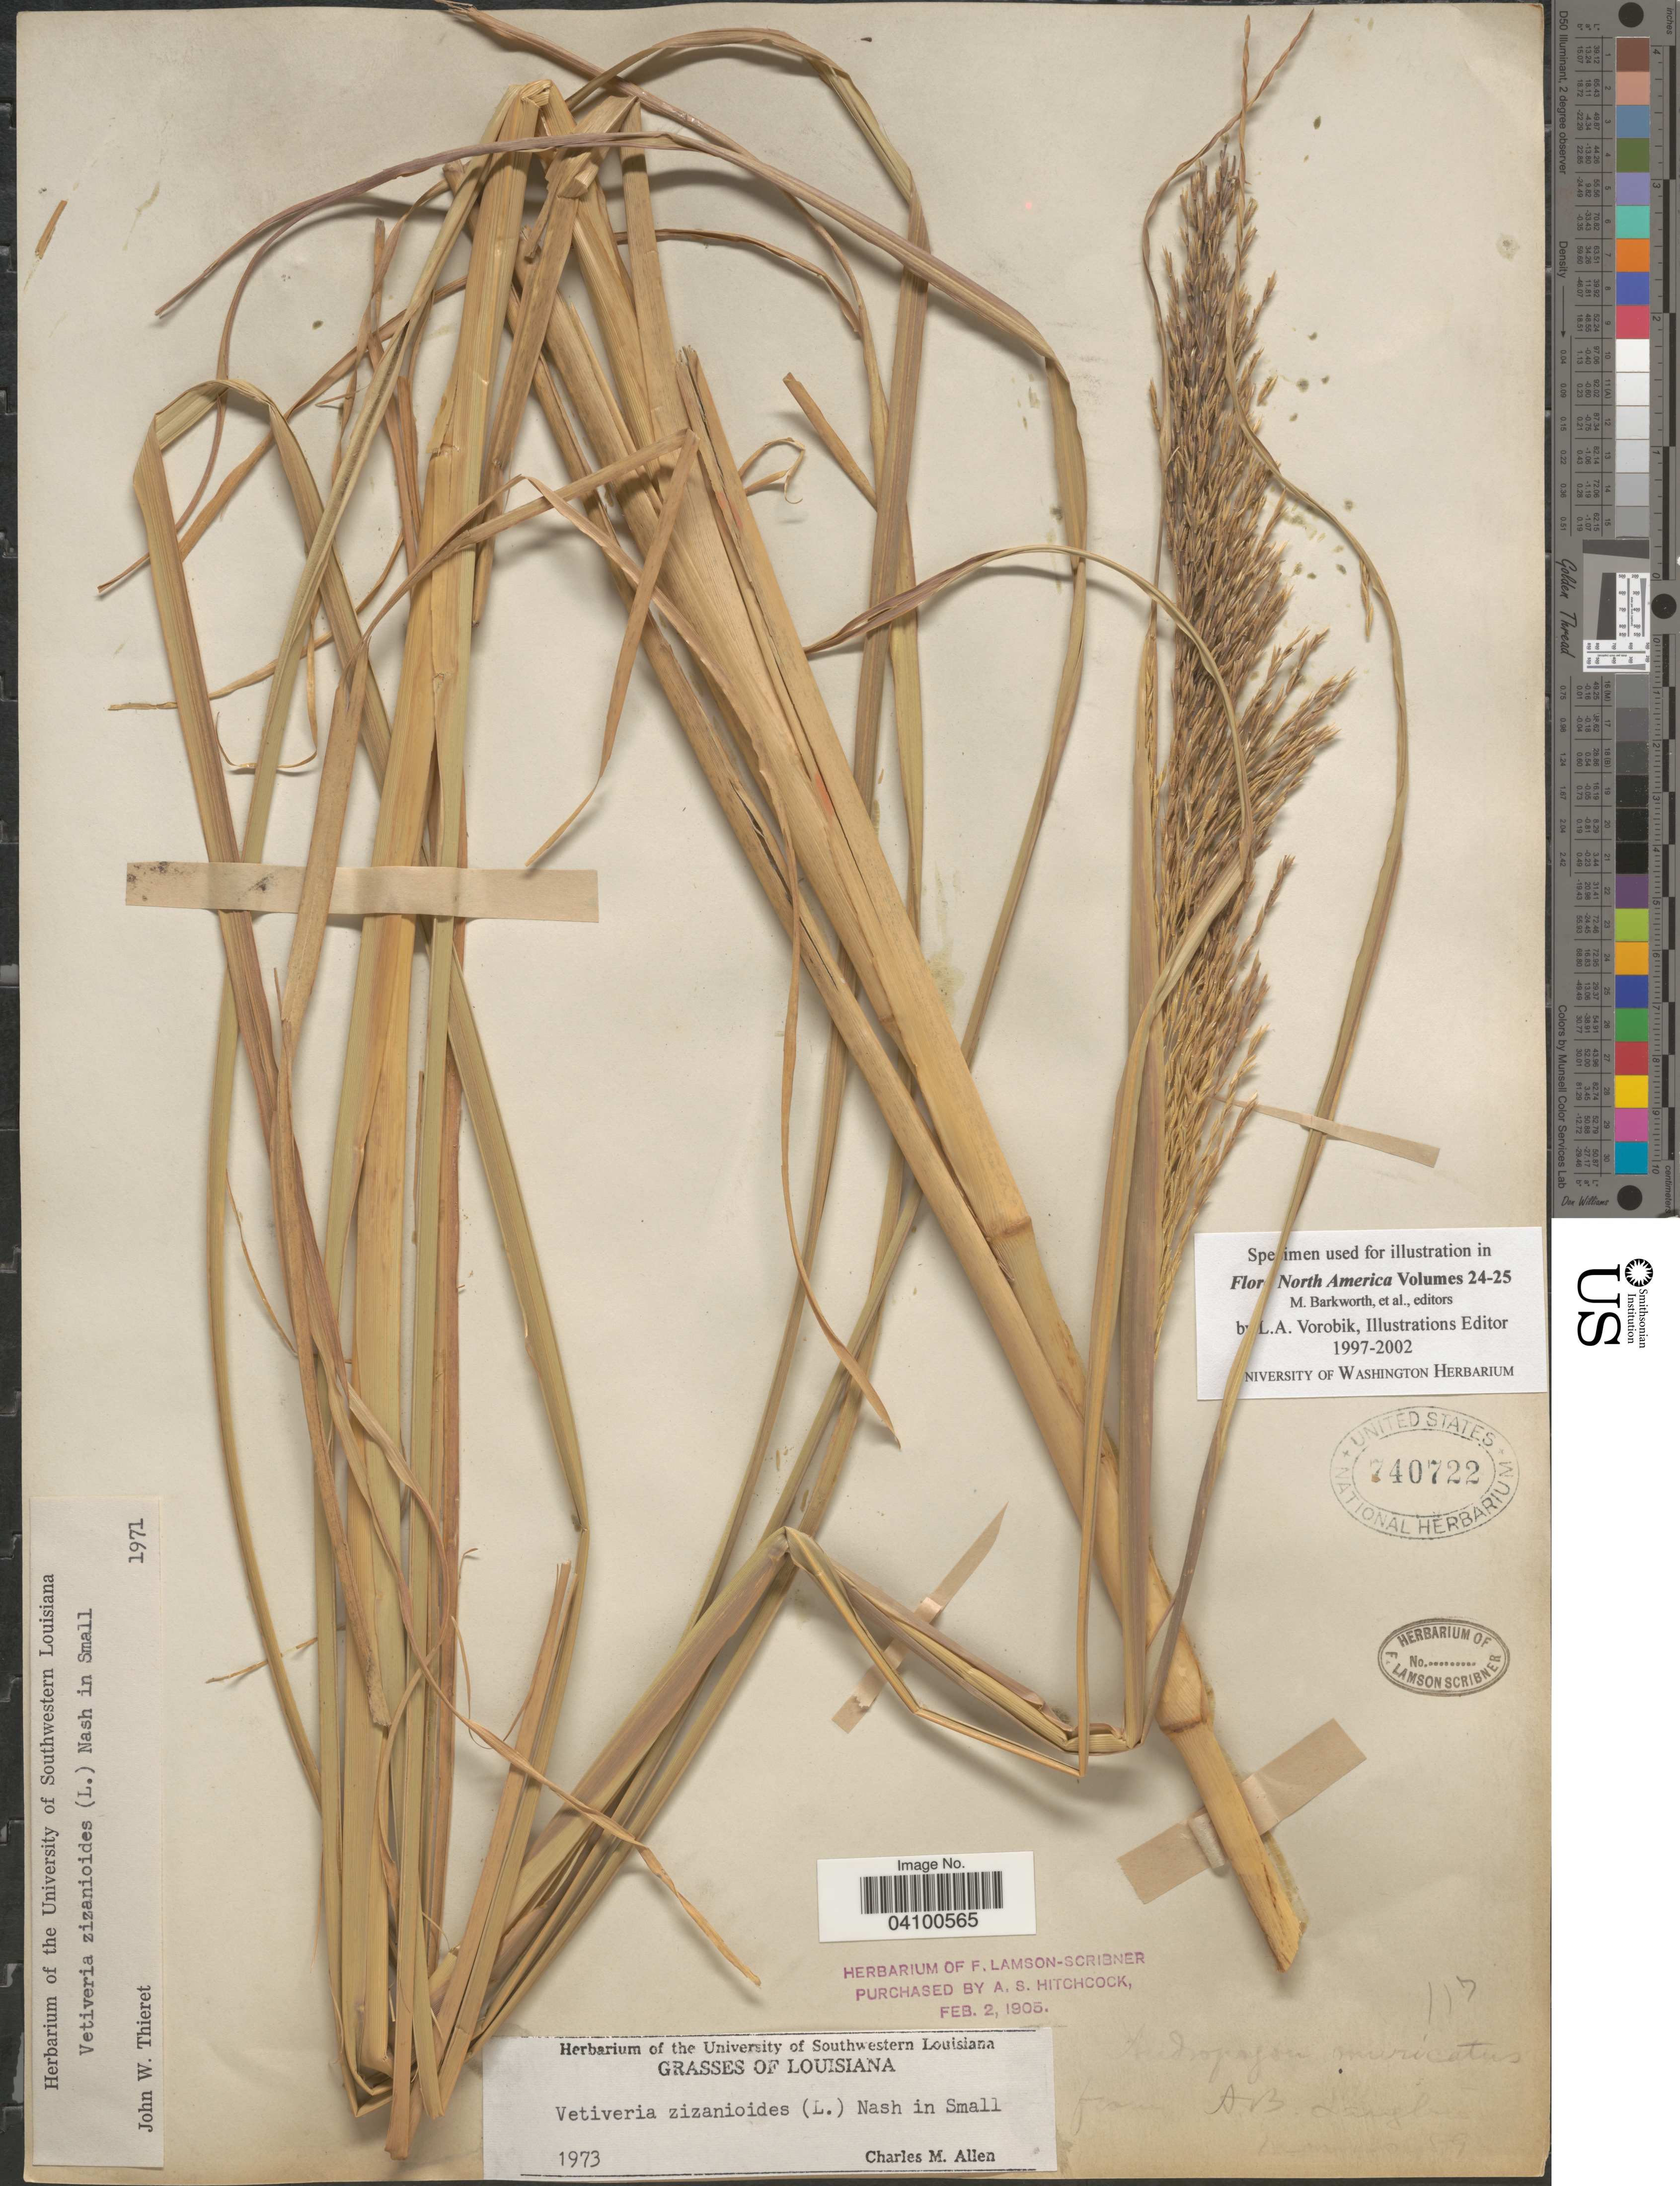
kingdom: Plantae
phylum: Tracheophyta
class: Liliopsida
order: Poales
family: Poaceae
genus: Chrysopogon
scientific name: Chrysopogon zizanioides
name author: (L.) Roberty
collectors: ex herb. F. Lamson Scribner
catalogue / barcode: US 740722